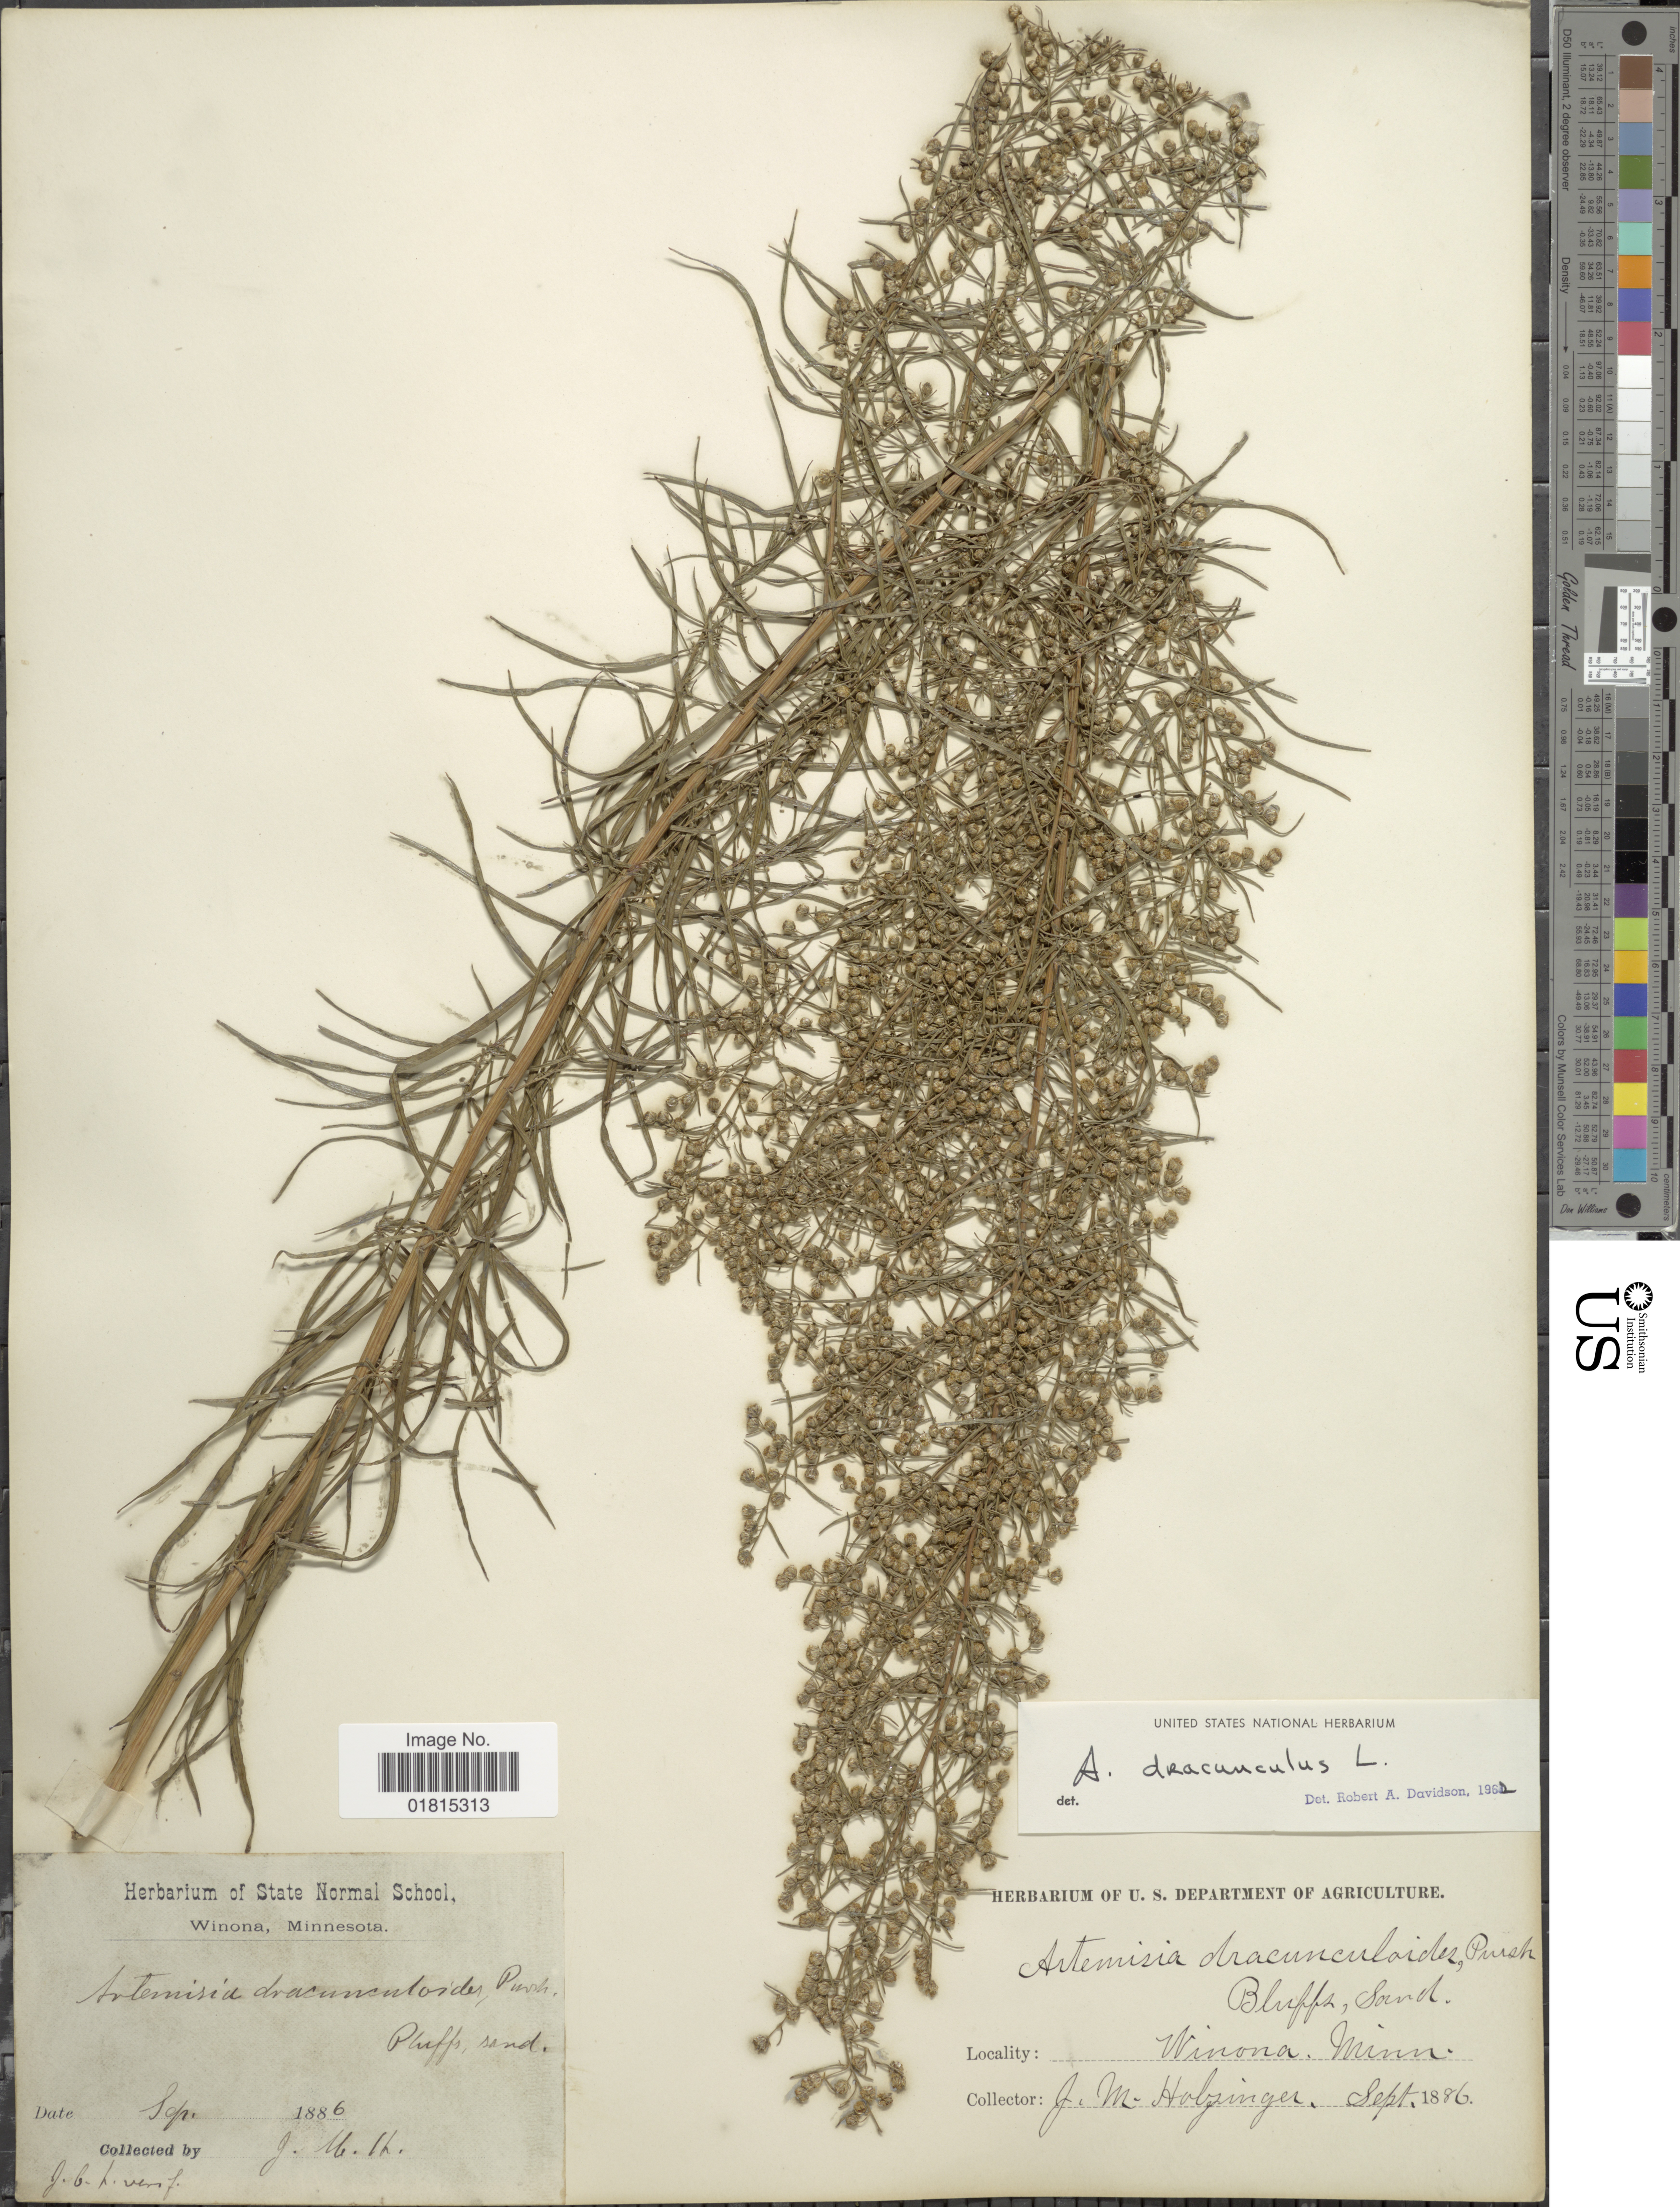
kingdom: Plantae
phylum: Tracheophyta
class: Magnoliopsida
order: Asterales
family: Asteraceae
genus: Artemisia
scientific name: Artemisia dracunculoides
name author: Pursh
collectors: J. M. Holzinger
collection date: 1886-09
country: United States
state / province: Minnesota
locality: Winona